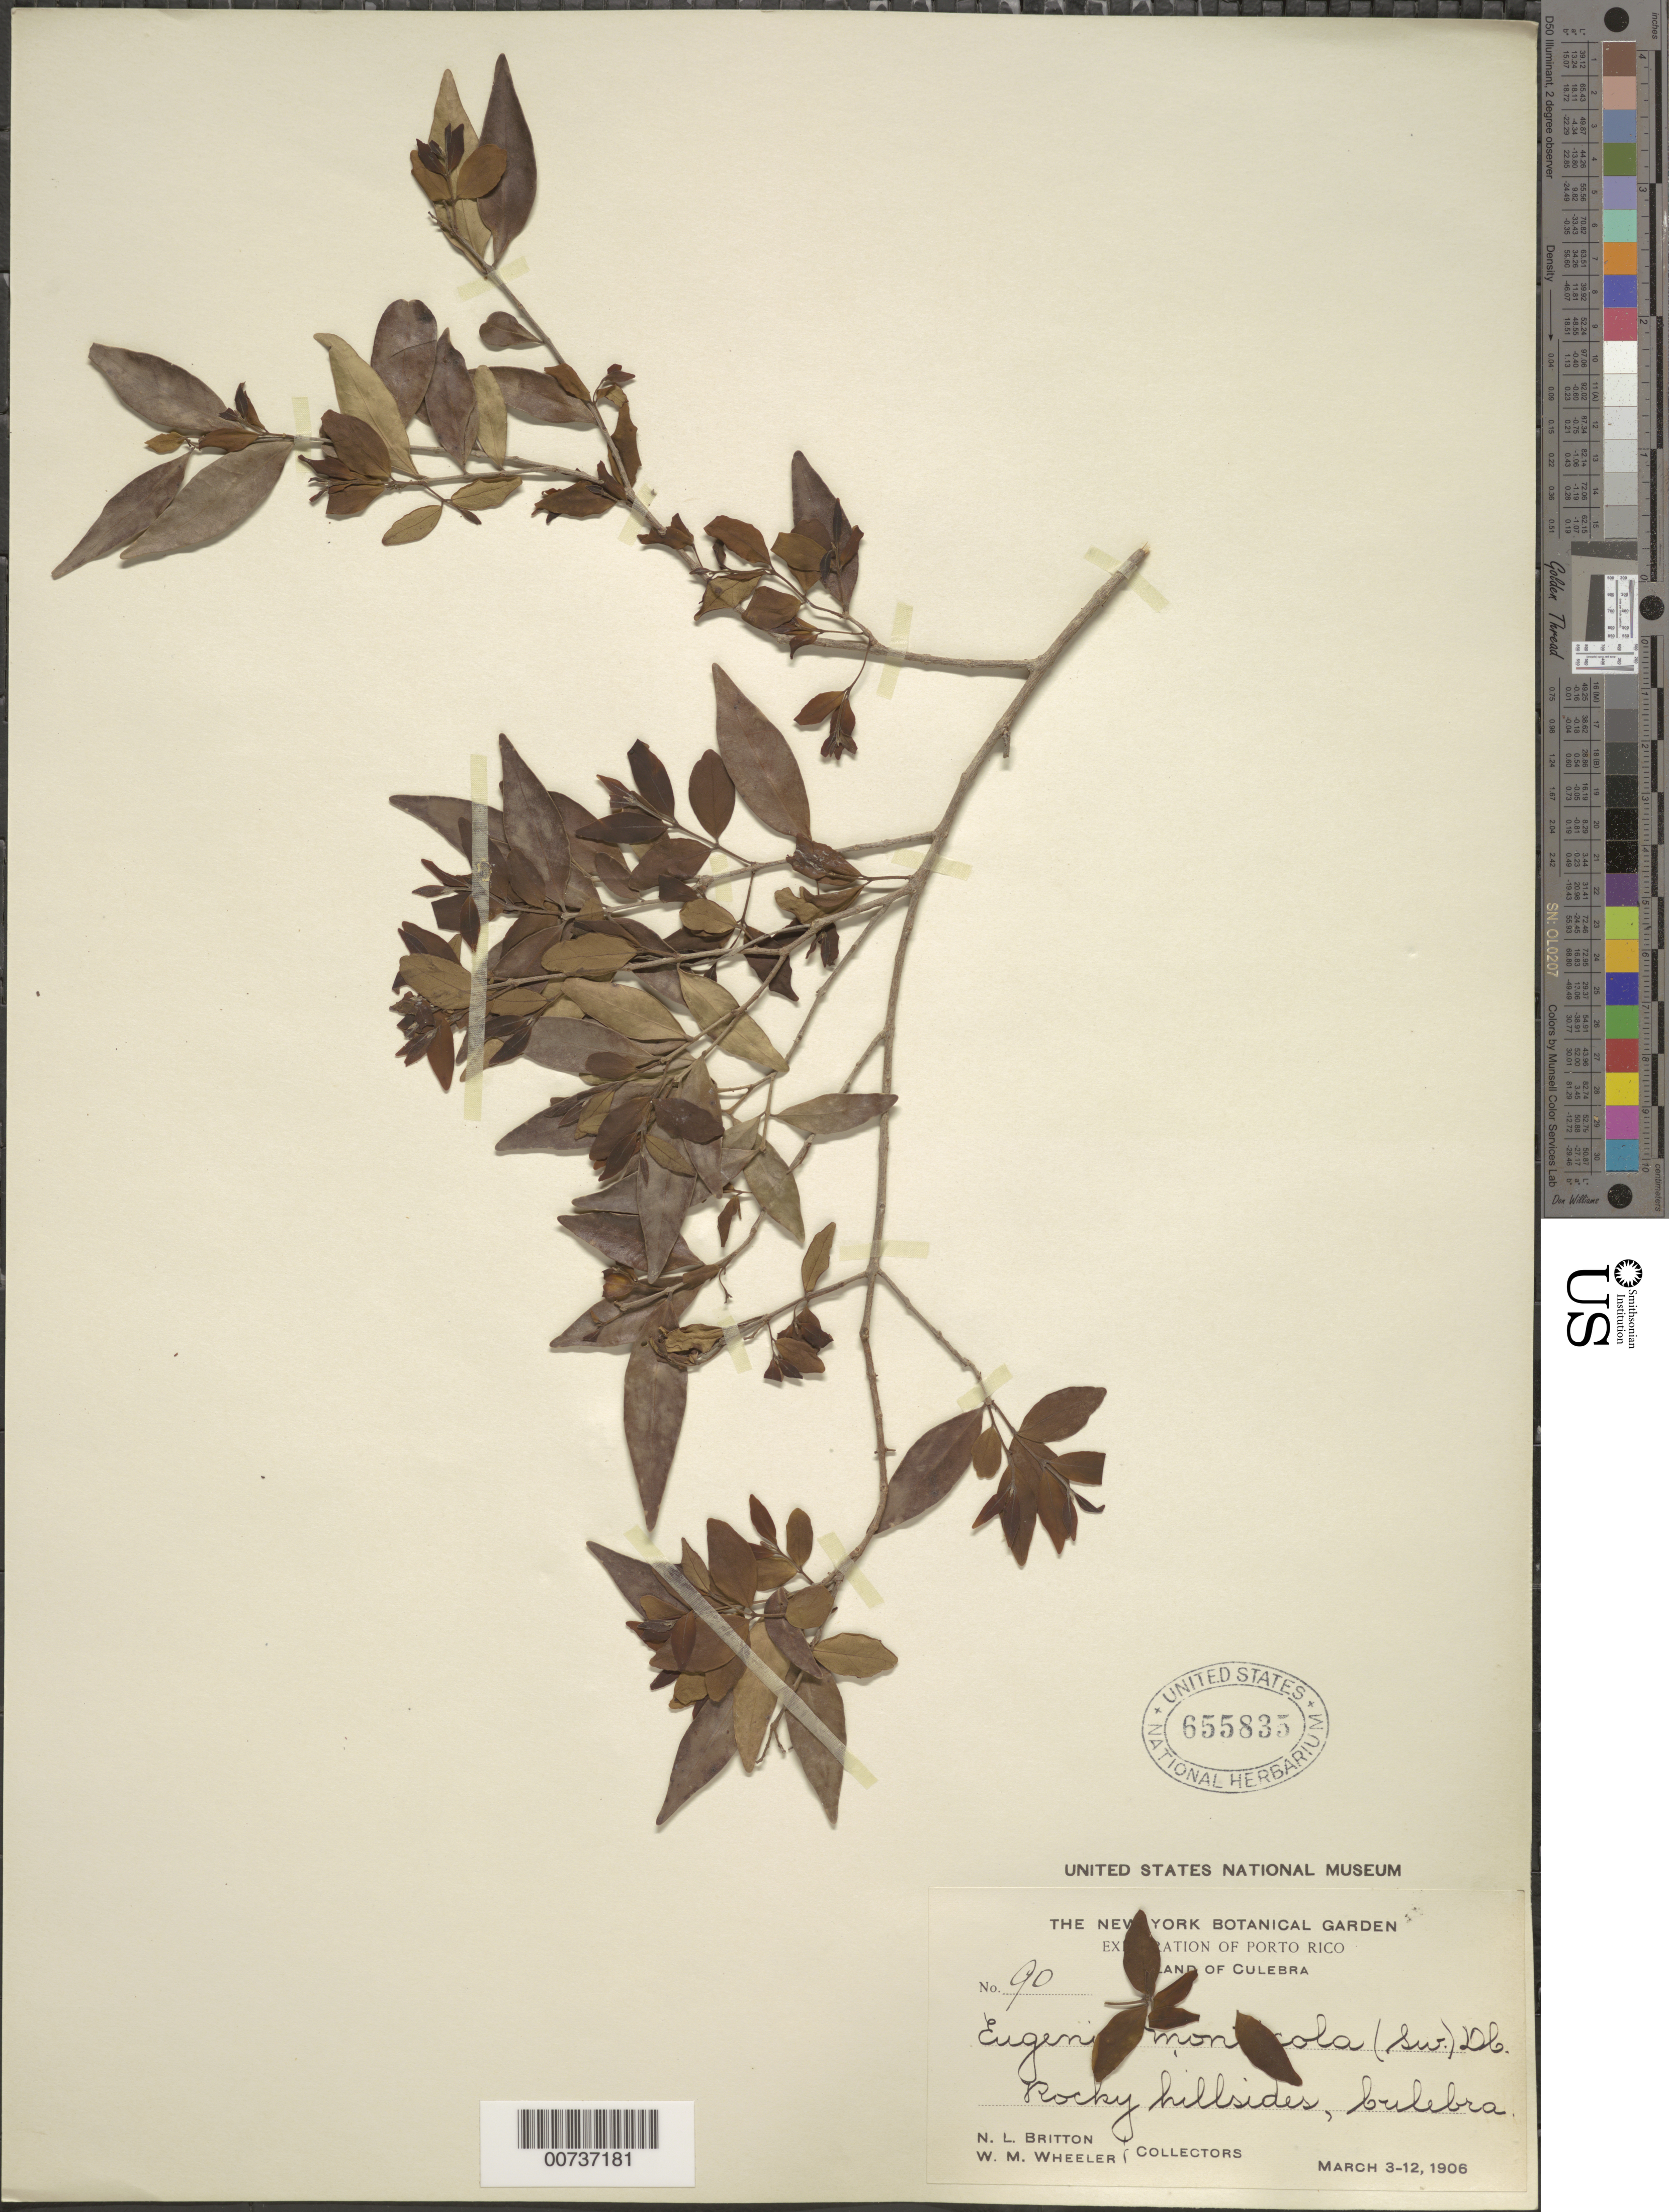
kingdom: Plantae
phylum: Tracheophyta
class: Magnoliopsida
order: Myrtales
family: Myrtaceae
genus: Eugenia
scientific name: Eugenia monticola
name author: (Sw.) DC.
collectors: N. Britton & W. Wheeler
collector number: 90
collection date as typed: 03 Mar 1906 to 12 Mar 1906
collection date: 1906-03-03/1906-03-12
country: Puerto Rico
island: Culebra I.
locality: Culebra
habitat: Rocky hillsides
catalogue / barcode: US 655835